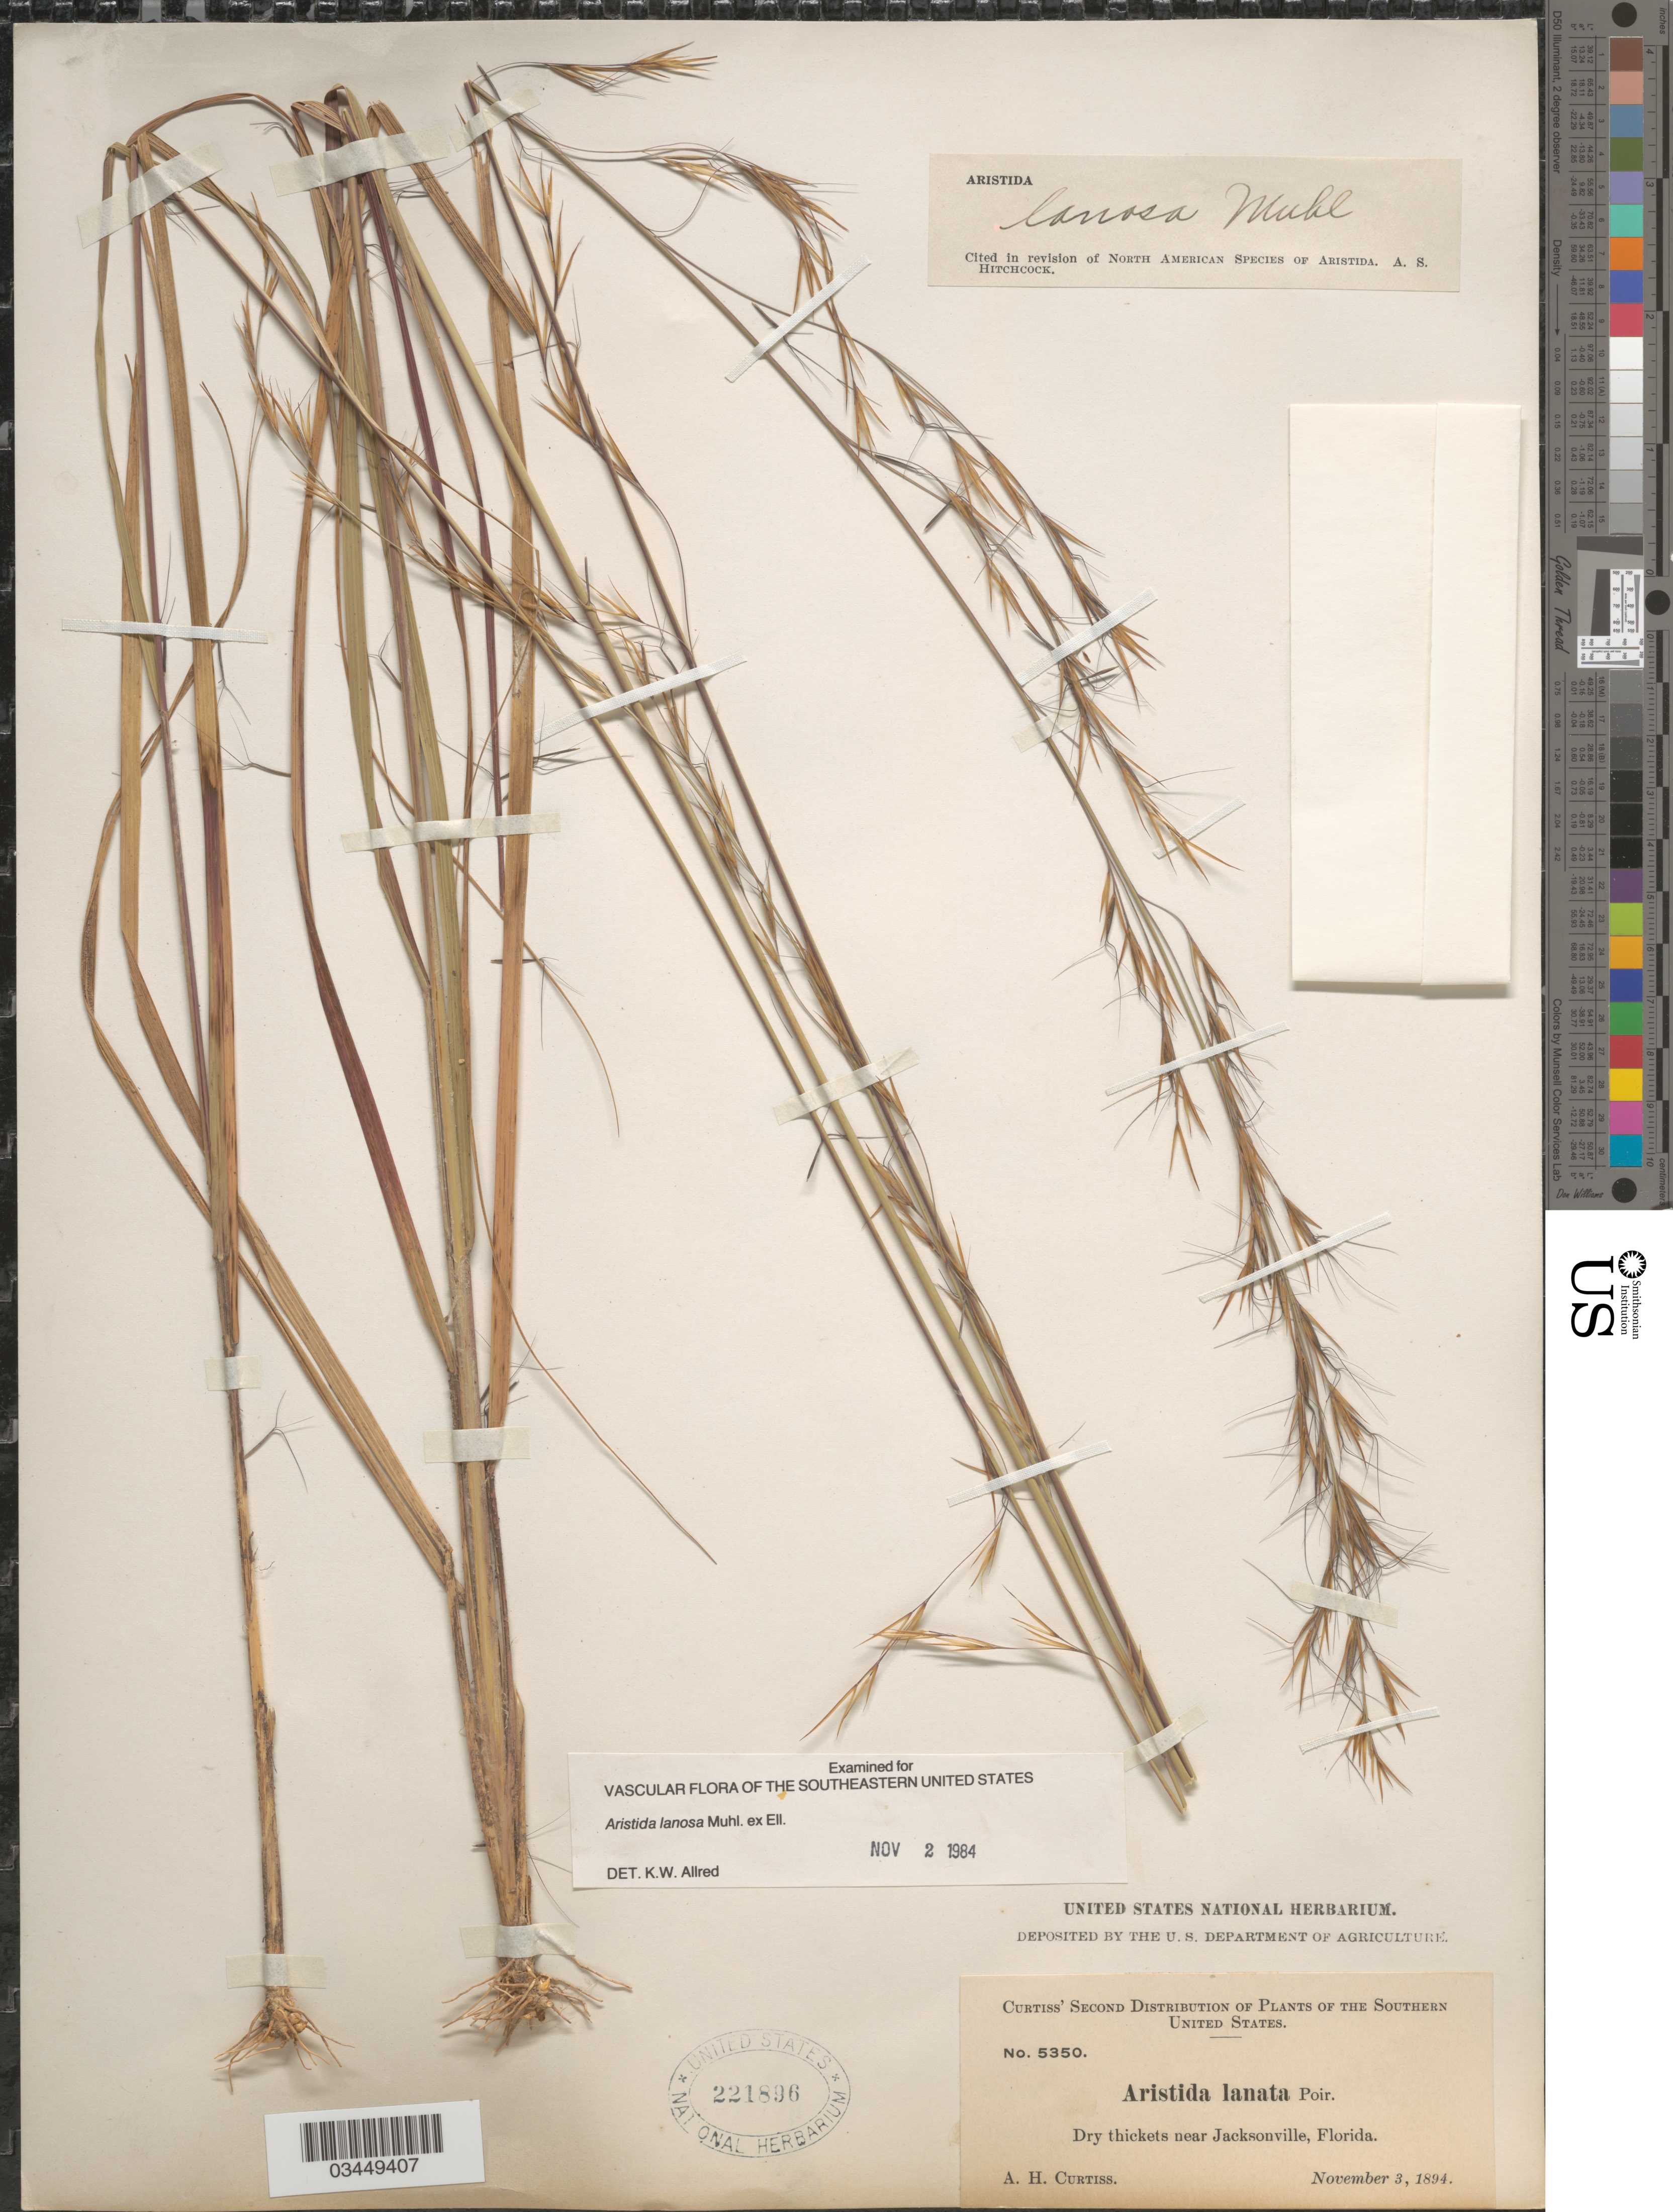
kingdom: Plantae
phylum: Tracheophyta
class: Liliopsida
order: Poales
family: Poaceae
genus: Aristida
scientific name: Aristida lanosa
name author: Muhl.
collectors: A. H. Curtiss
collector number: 5350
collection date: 1894-11-03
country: United States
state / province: Florida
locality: The Southern United States. Dry thickets near Jacksonville.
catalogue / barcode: US 221896